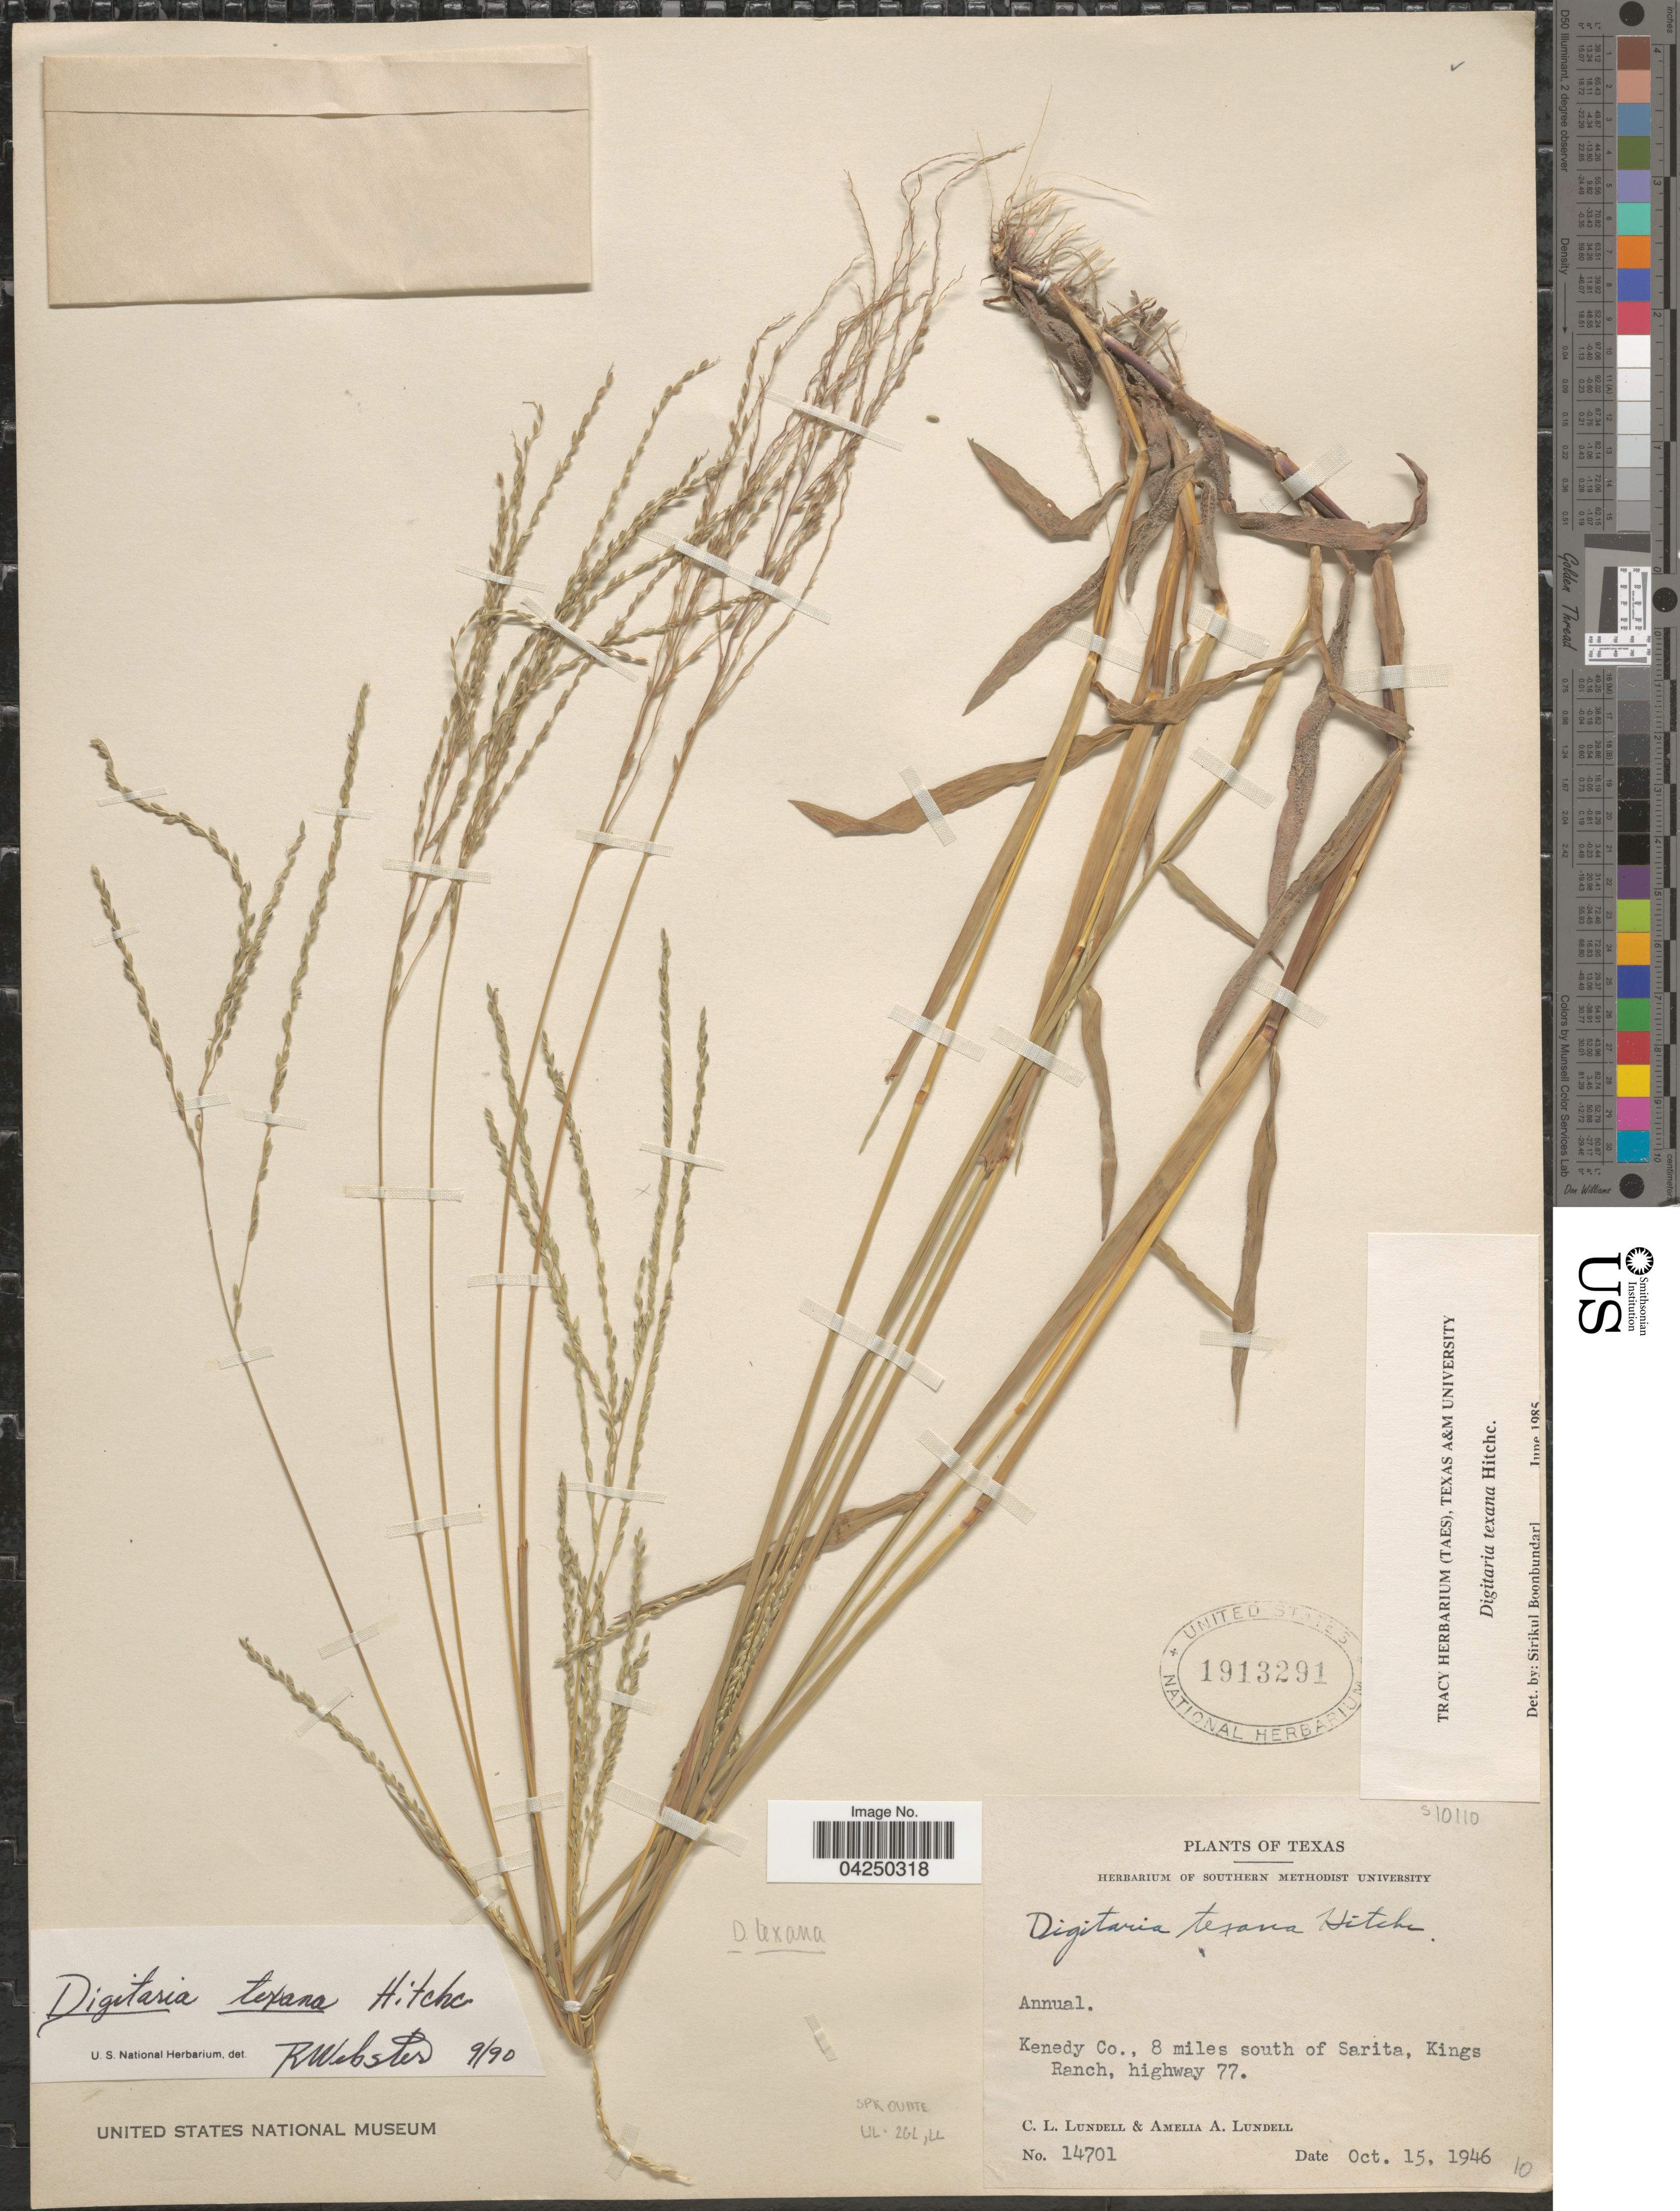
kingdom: Plantae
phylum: Tracheophyta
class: Liliopsida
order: Poales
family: Poaceae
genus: Digitaria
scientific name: Digitaria texana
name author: Hitchc.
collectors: C. L. Lundell & A. A. Lundell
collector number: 14701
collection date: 1946-10-15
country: United States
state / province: Texas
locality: Kenedy Co., 8 miles south of Sarita, Kings Ranch, highway 77.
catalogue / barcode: US 1913291